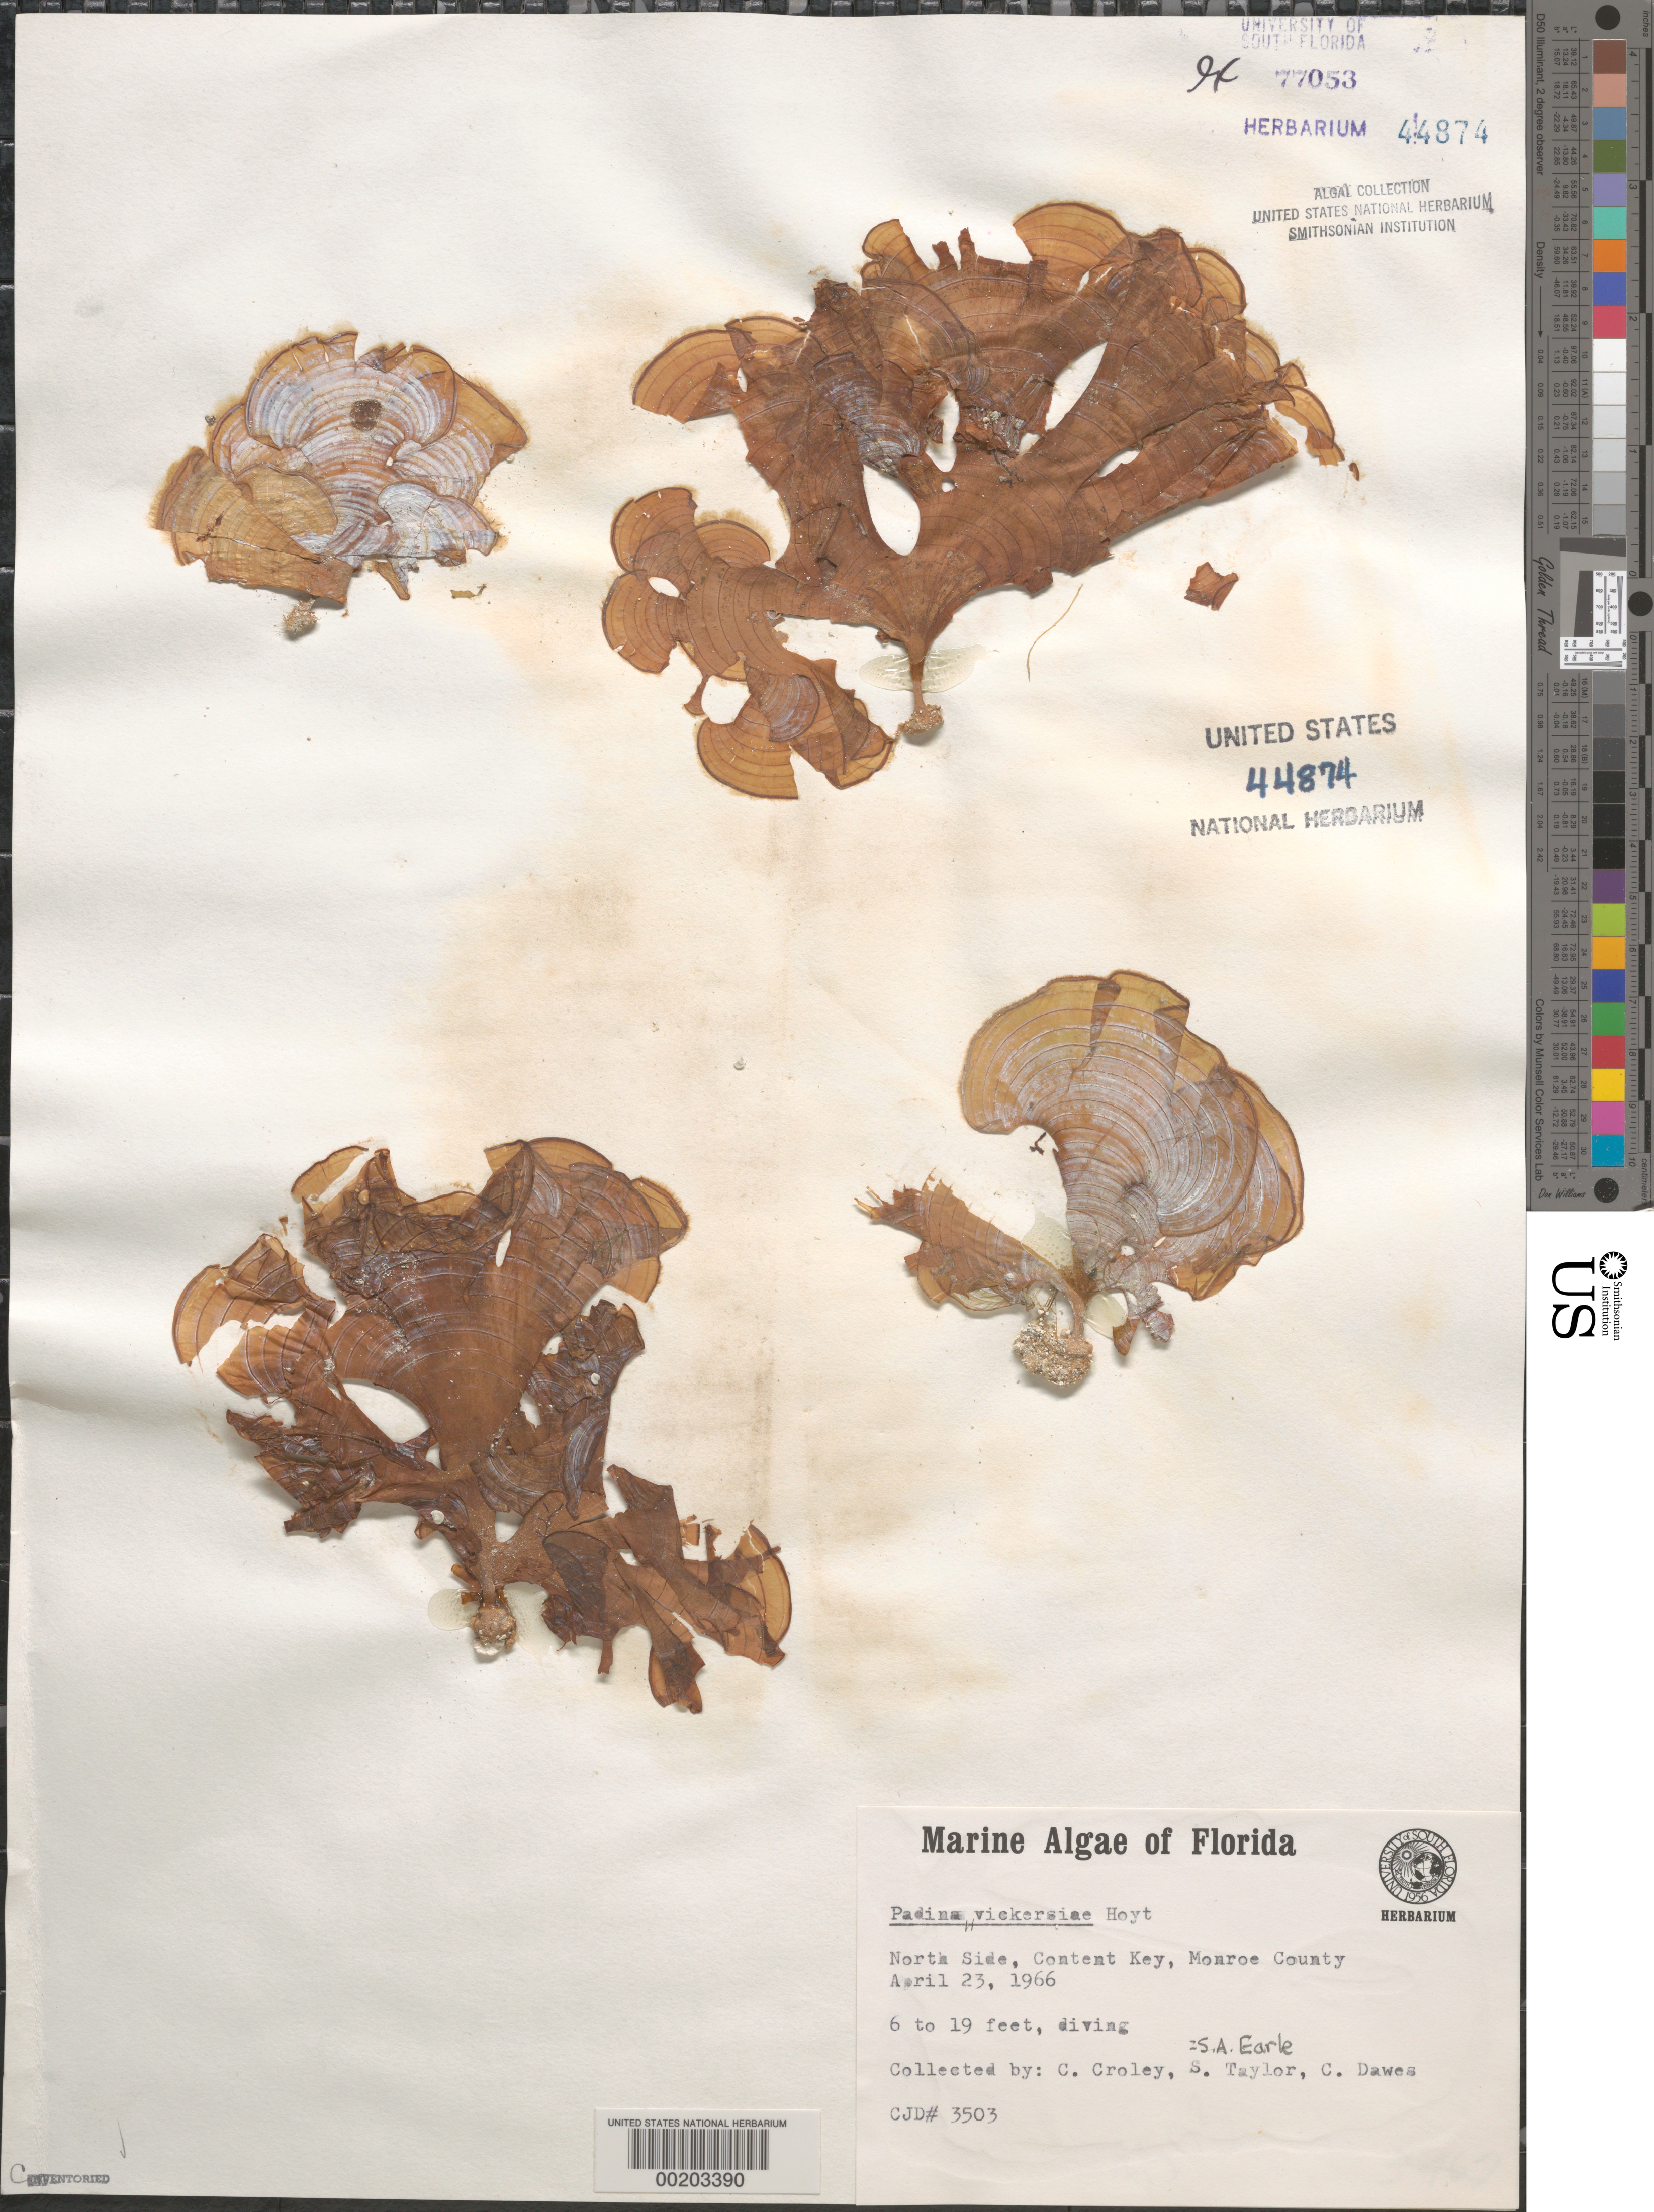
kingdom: Chromista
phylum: Ochrophyta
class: Phaeophyceae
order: Dictyotales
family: Dictyotaceae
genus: Padina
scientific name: Padina gymnospora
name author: (Kütz.) O.G. Sond.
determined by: Algae name updating Project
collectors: F. C. Croley, S. A. Earle & C. Dawes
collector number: Cjd 3503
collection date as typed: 23 Apr 1966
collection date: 1966-04-23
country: United States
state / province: Florida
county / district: Monroe County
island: Content Keys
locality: North side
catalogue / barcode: US 44874